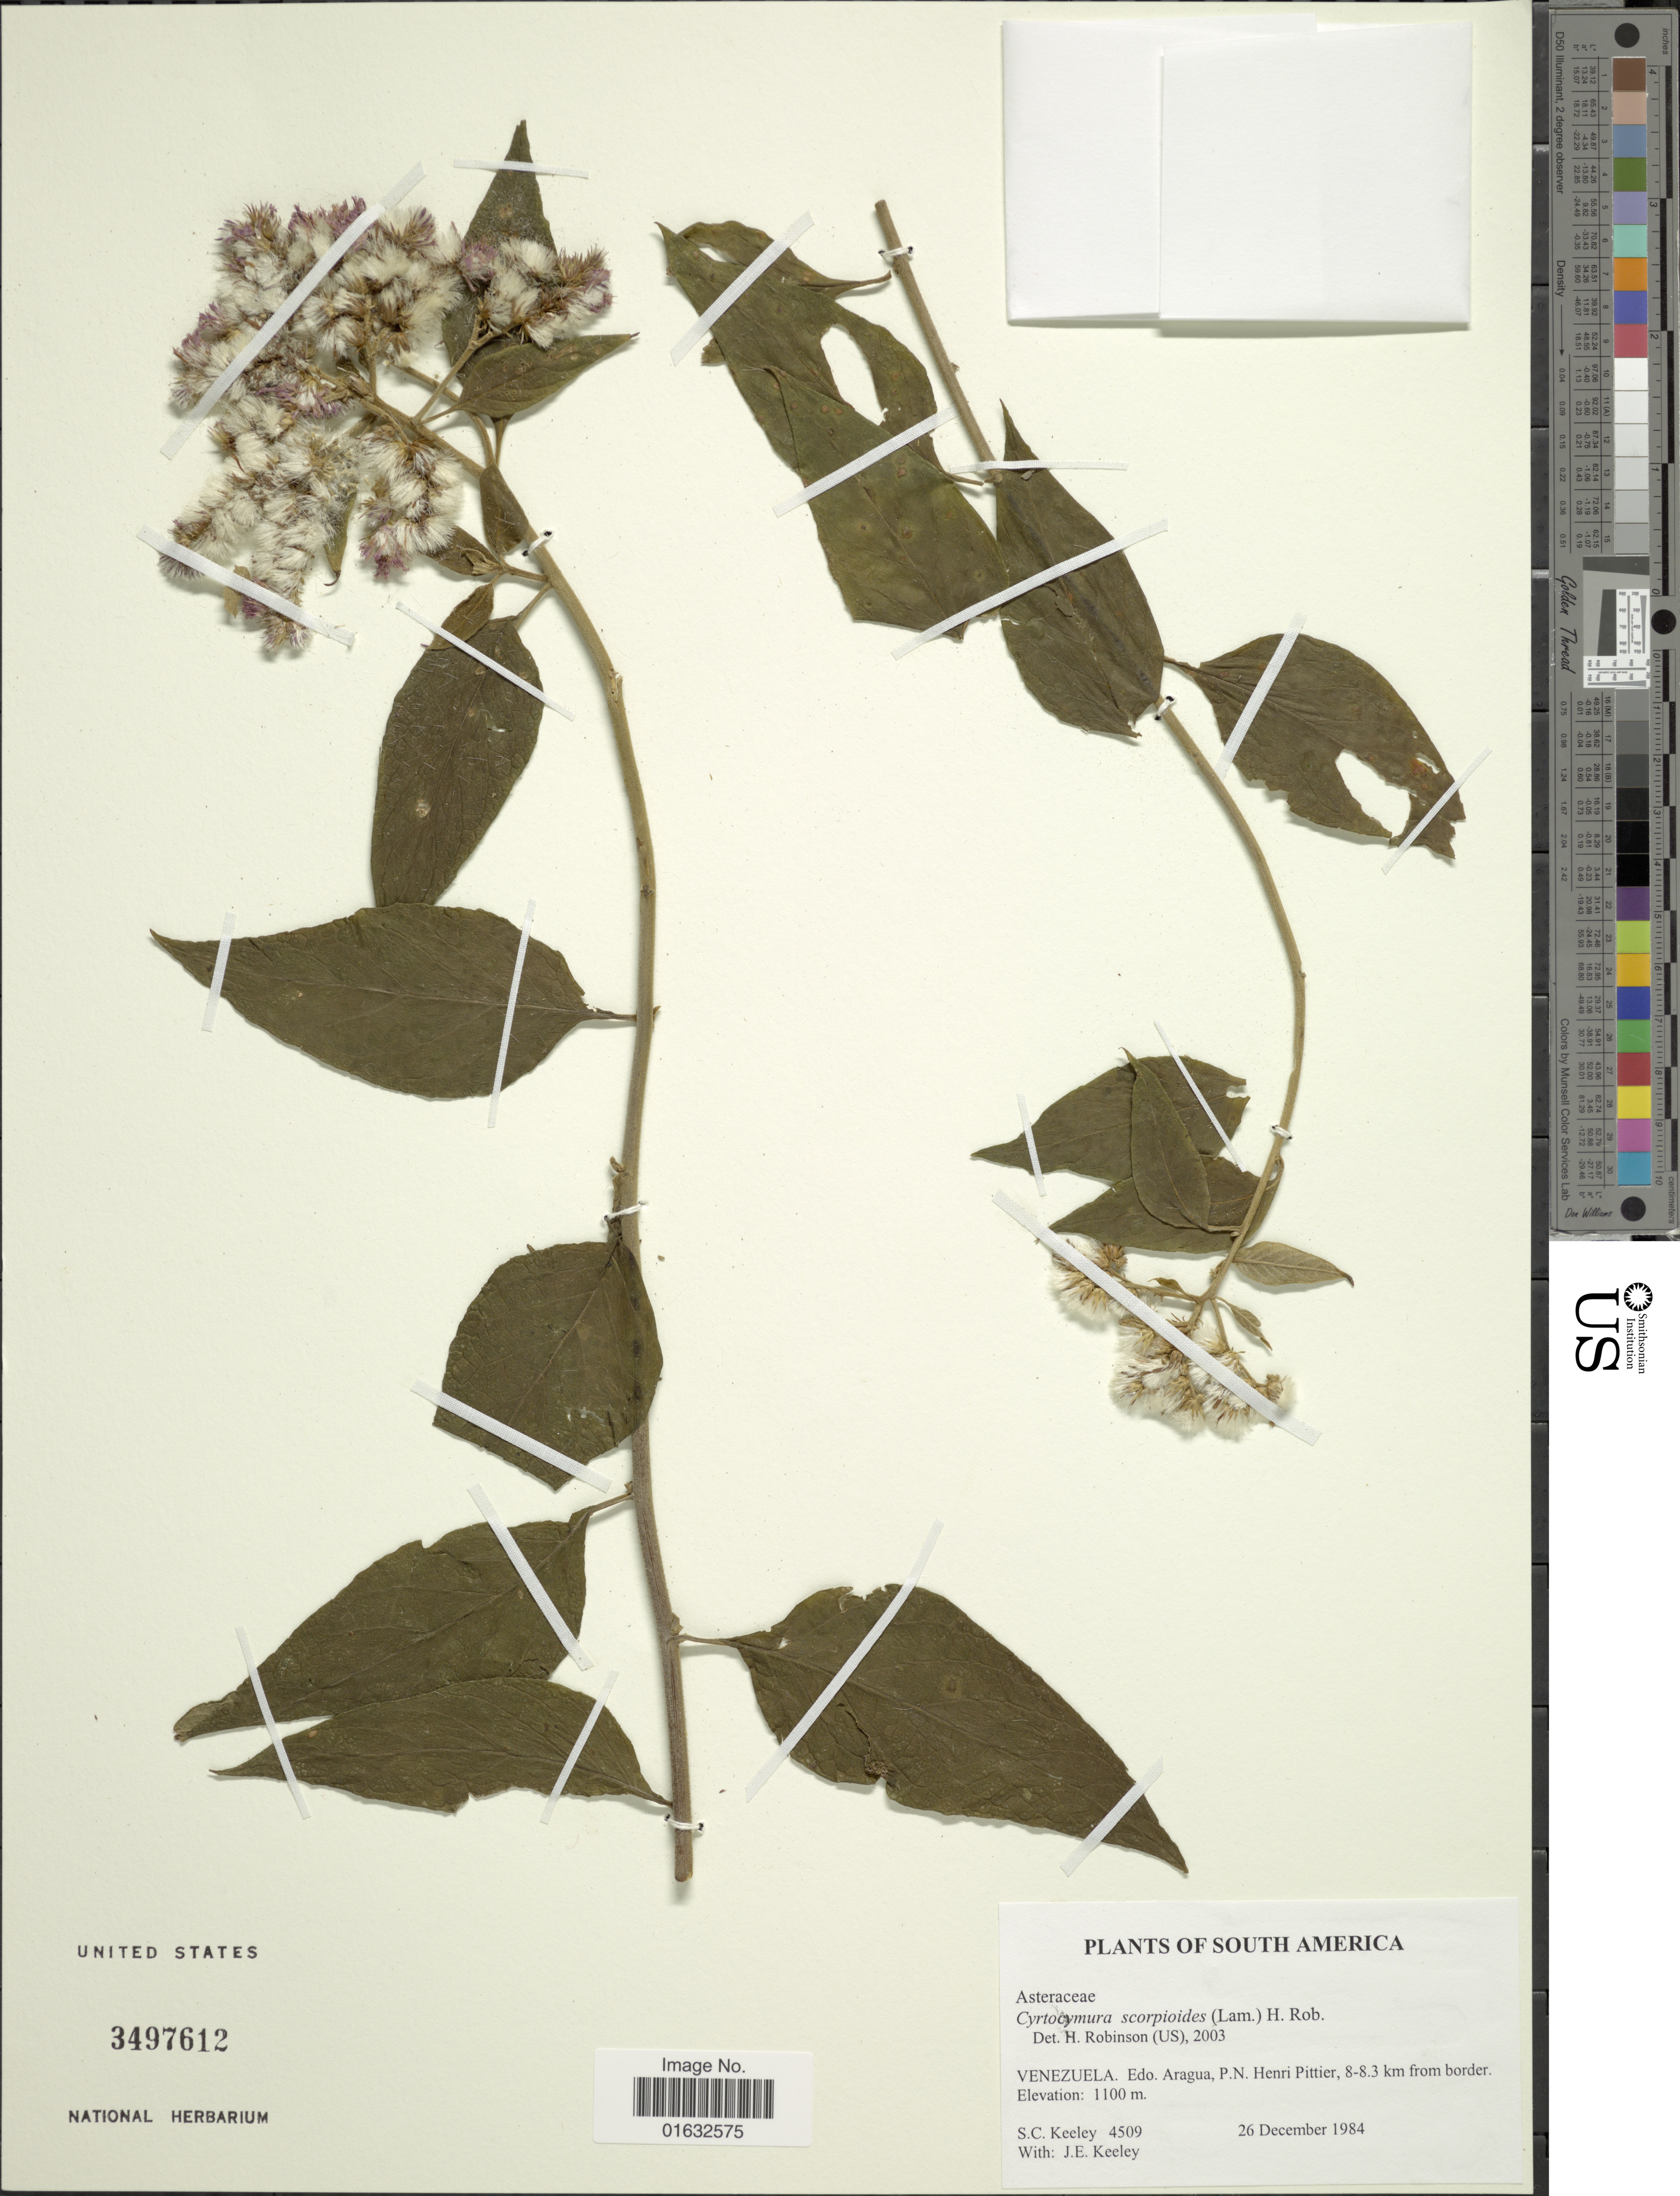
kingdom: Plantae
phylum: Tracheophyta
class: Magnoliopsida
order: Asterales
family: Asteraceae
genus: Cyrtocymura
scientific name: Cyrtocymura scorpioides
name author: (Lam.) H. Rob.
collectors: S. C. Keeley & J. E. Keeley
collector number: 4509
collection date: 1984-12-26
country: Venezuela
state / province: Aragua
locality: Edo. Aragua, P.N. Henri Pittier, 8-8.3 km from border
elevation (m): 1100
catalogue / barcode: US 3497612